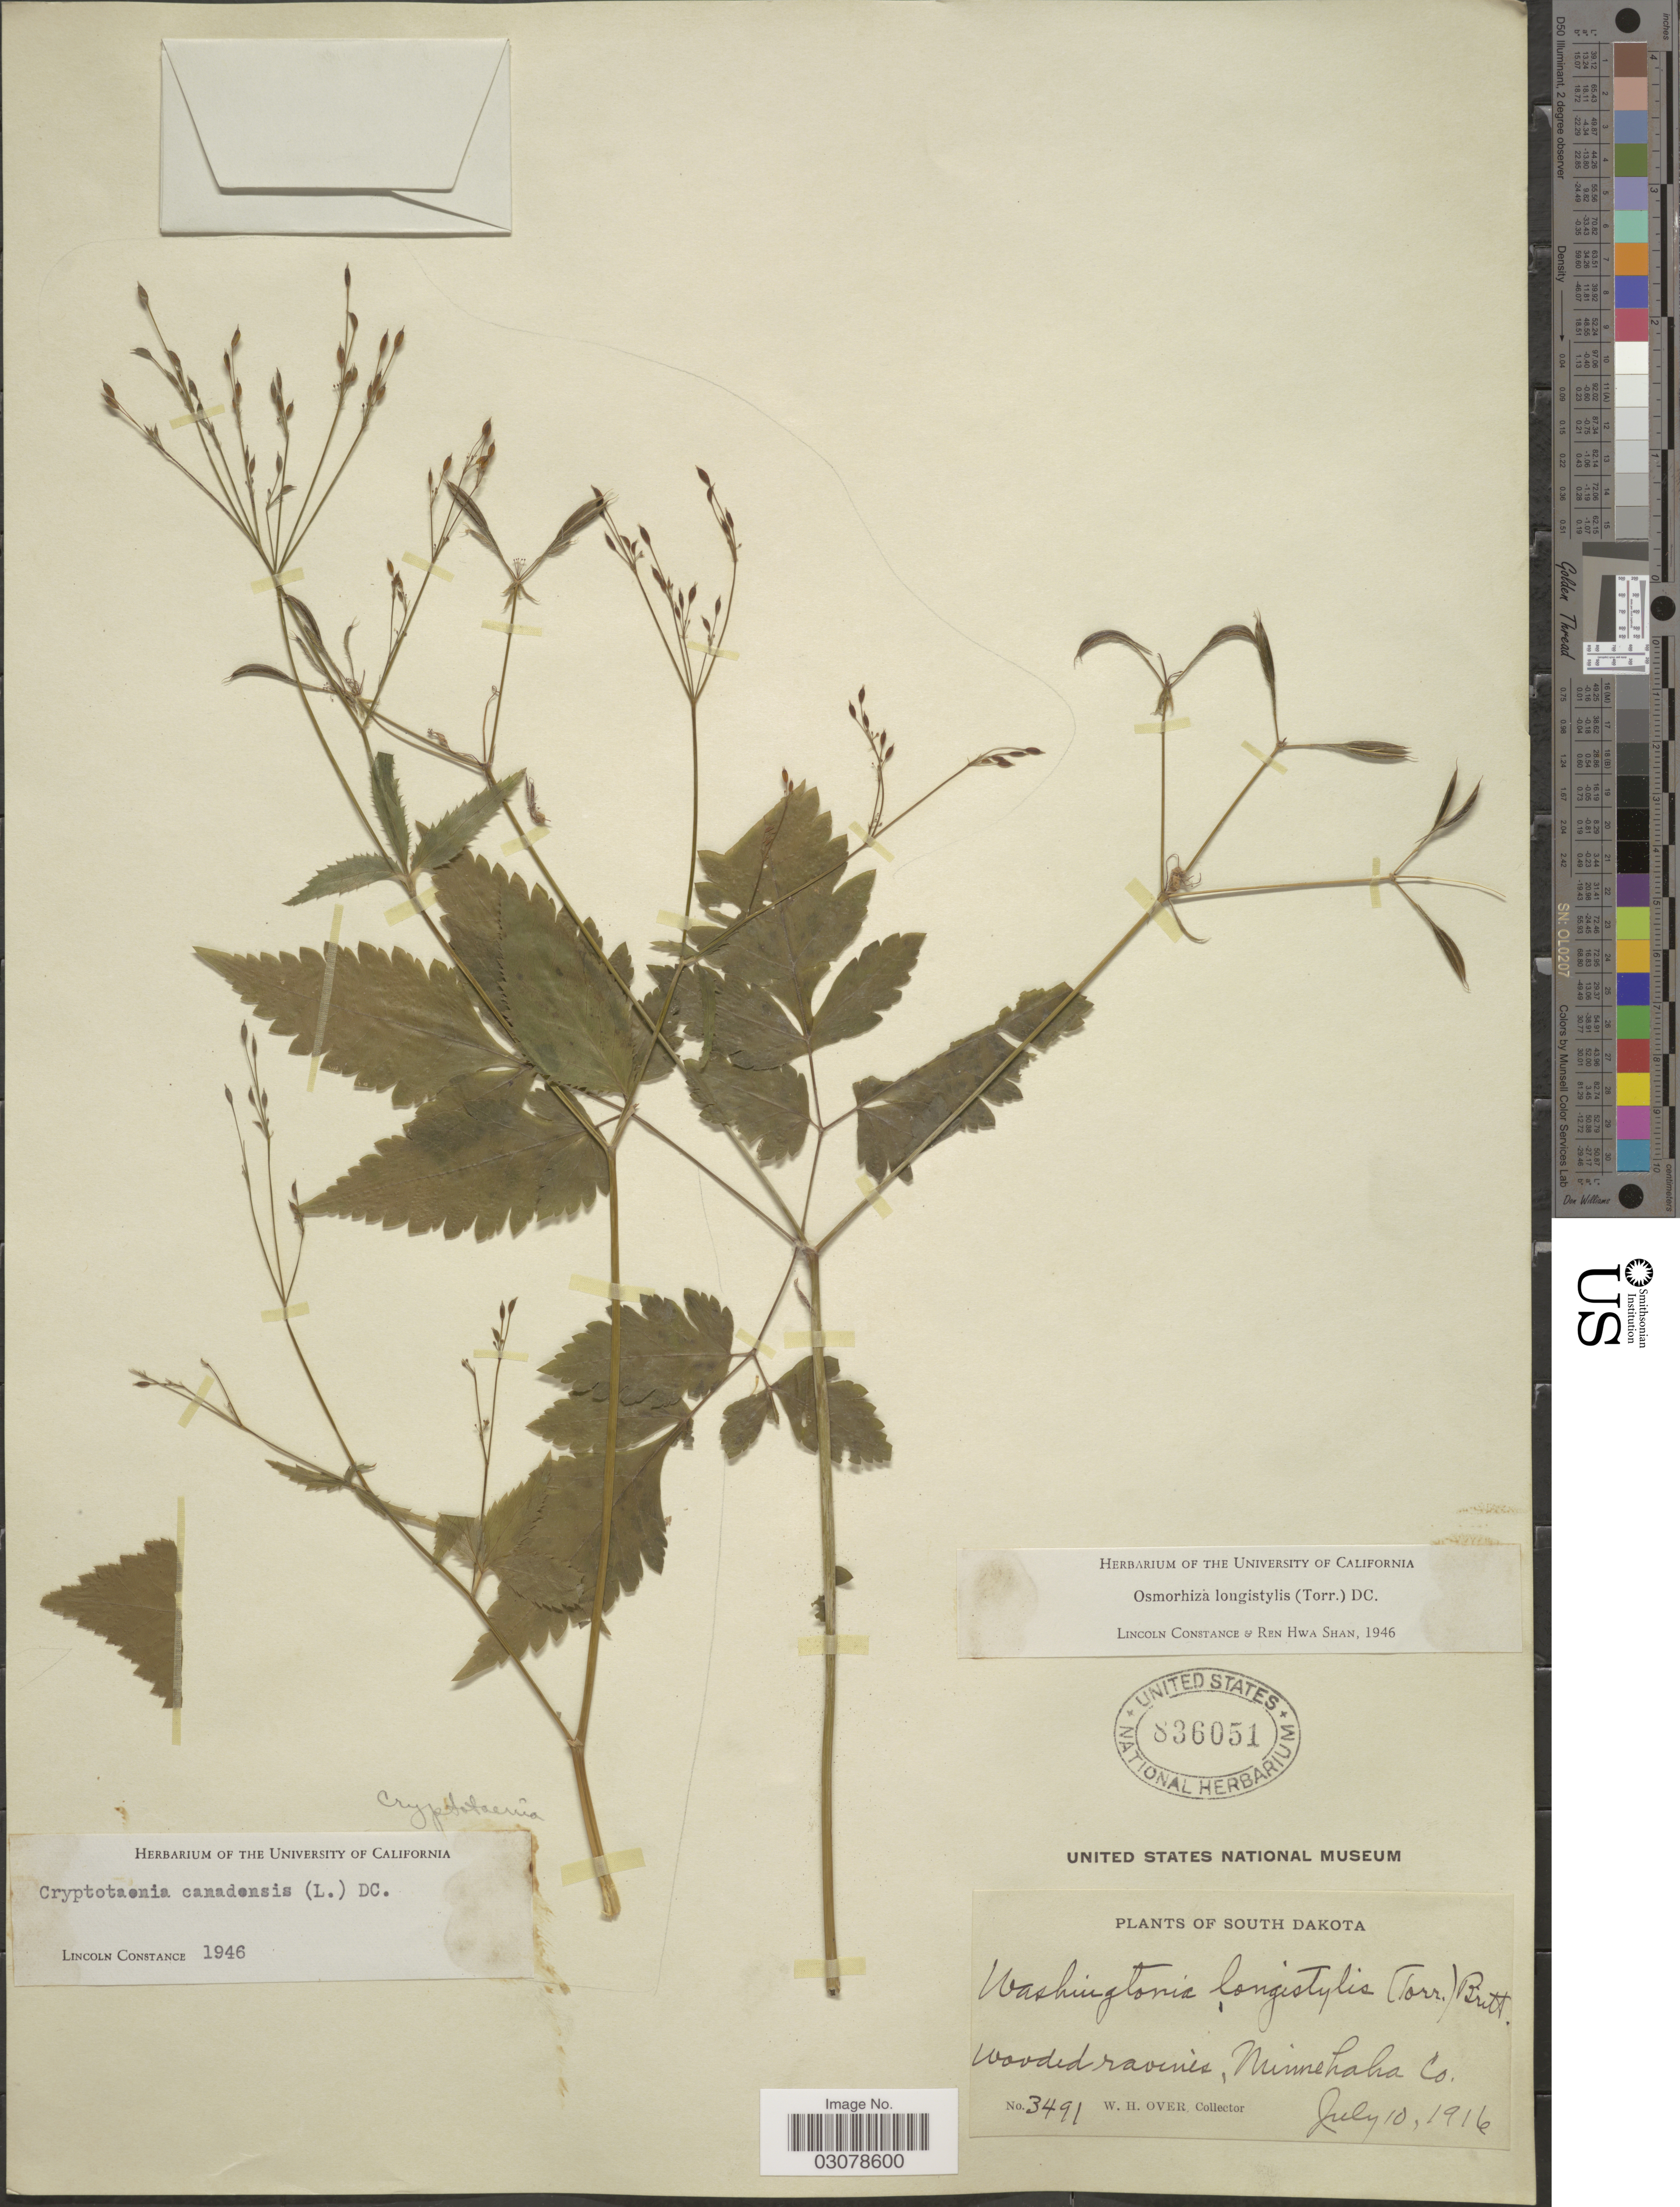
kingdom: Plantae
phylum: Tracheophyta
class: Magnoliopsida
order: Apiales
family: Apiaceae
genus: Osmorhiza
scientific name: Osmorhiza longistylis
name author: (Torr.) DC.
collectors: W. Over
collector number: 3491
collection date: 1916-07-10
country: United States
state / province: South Dakota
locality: Wooded ravines, Minnehaha Co.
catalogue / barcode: US 836051